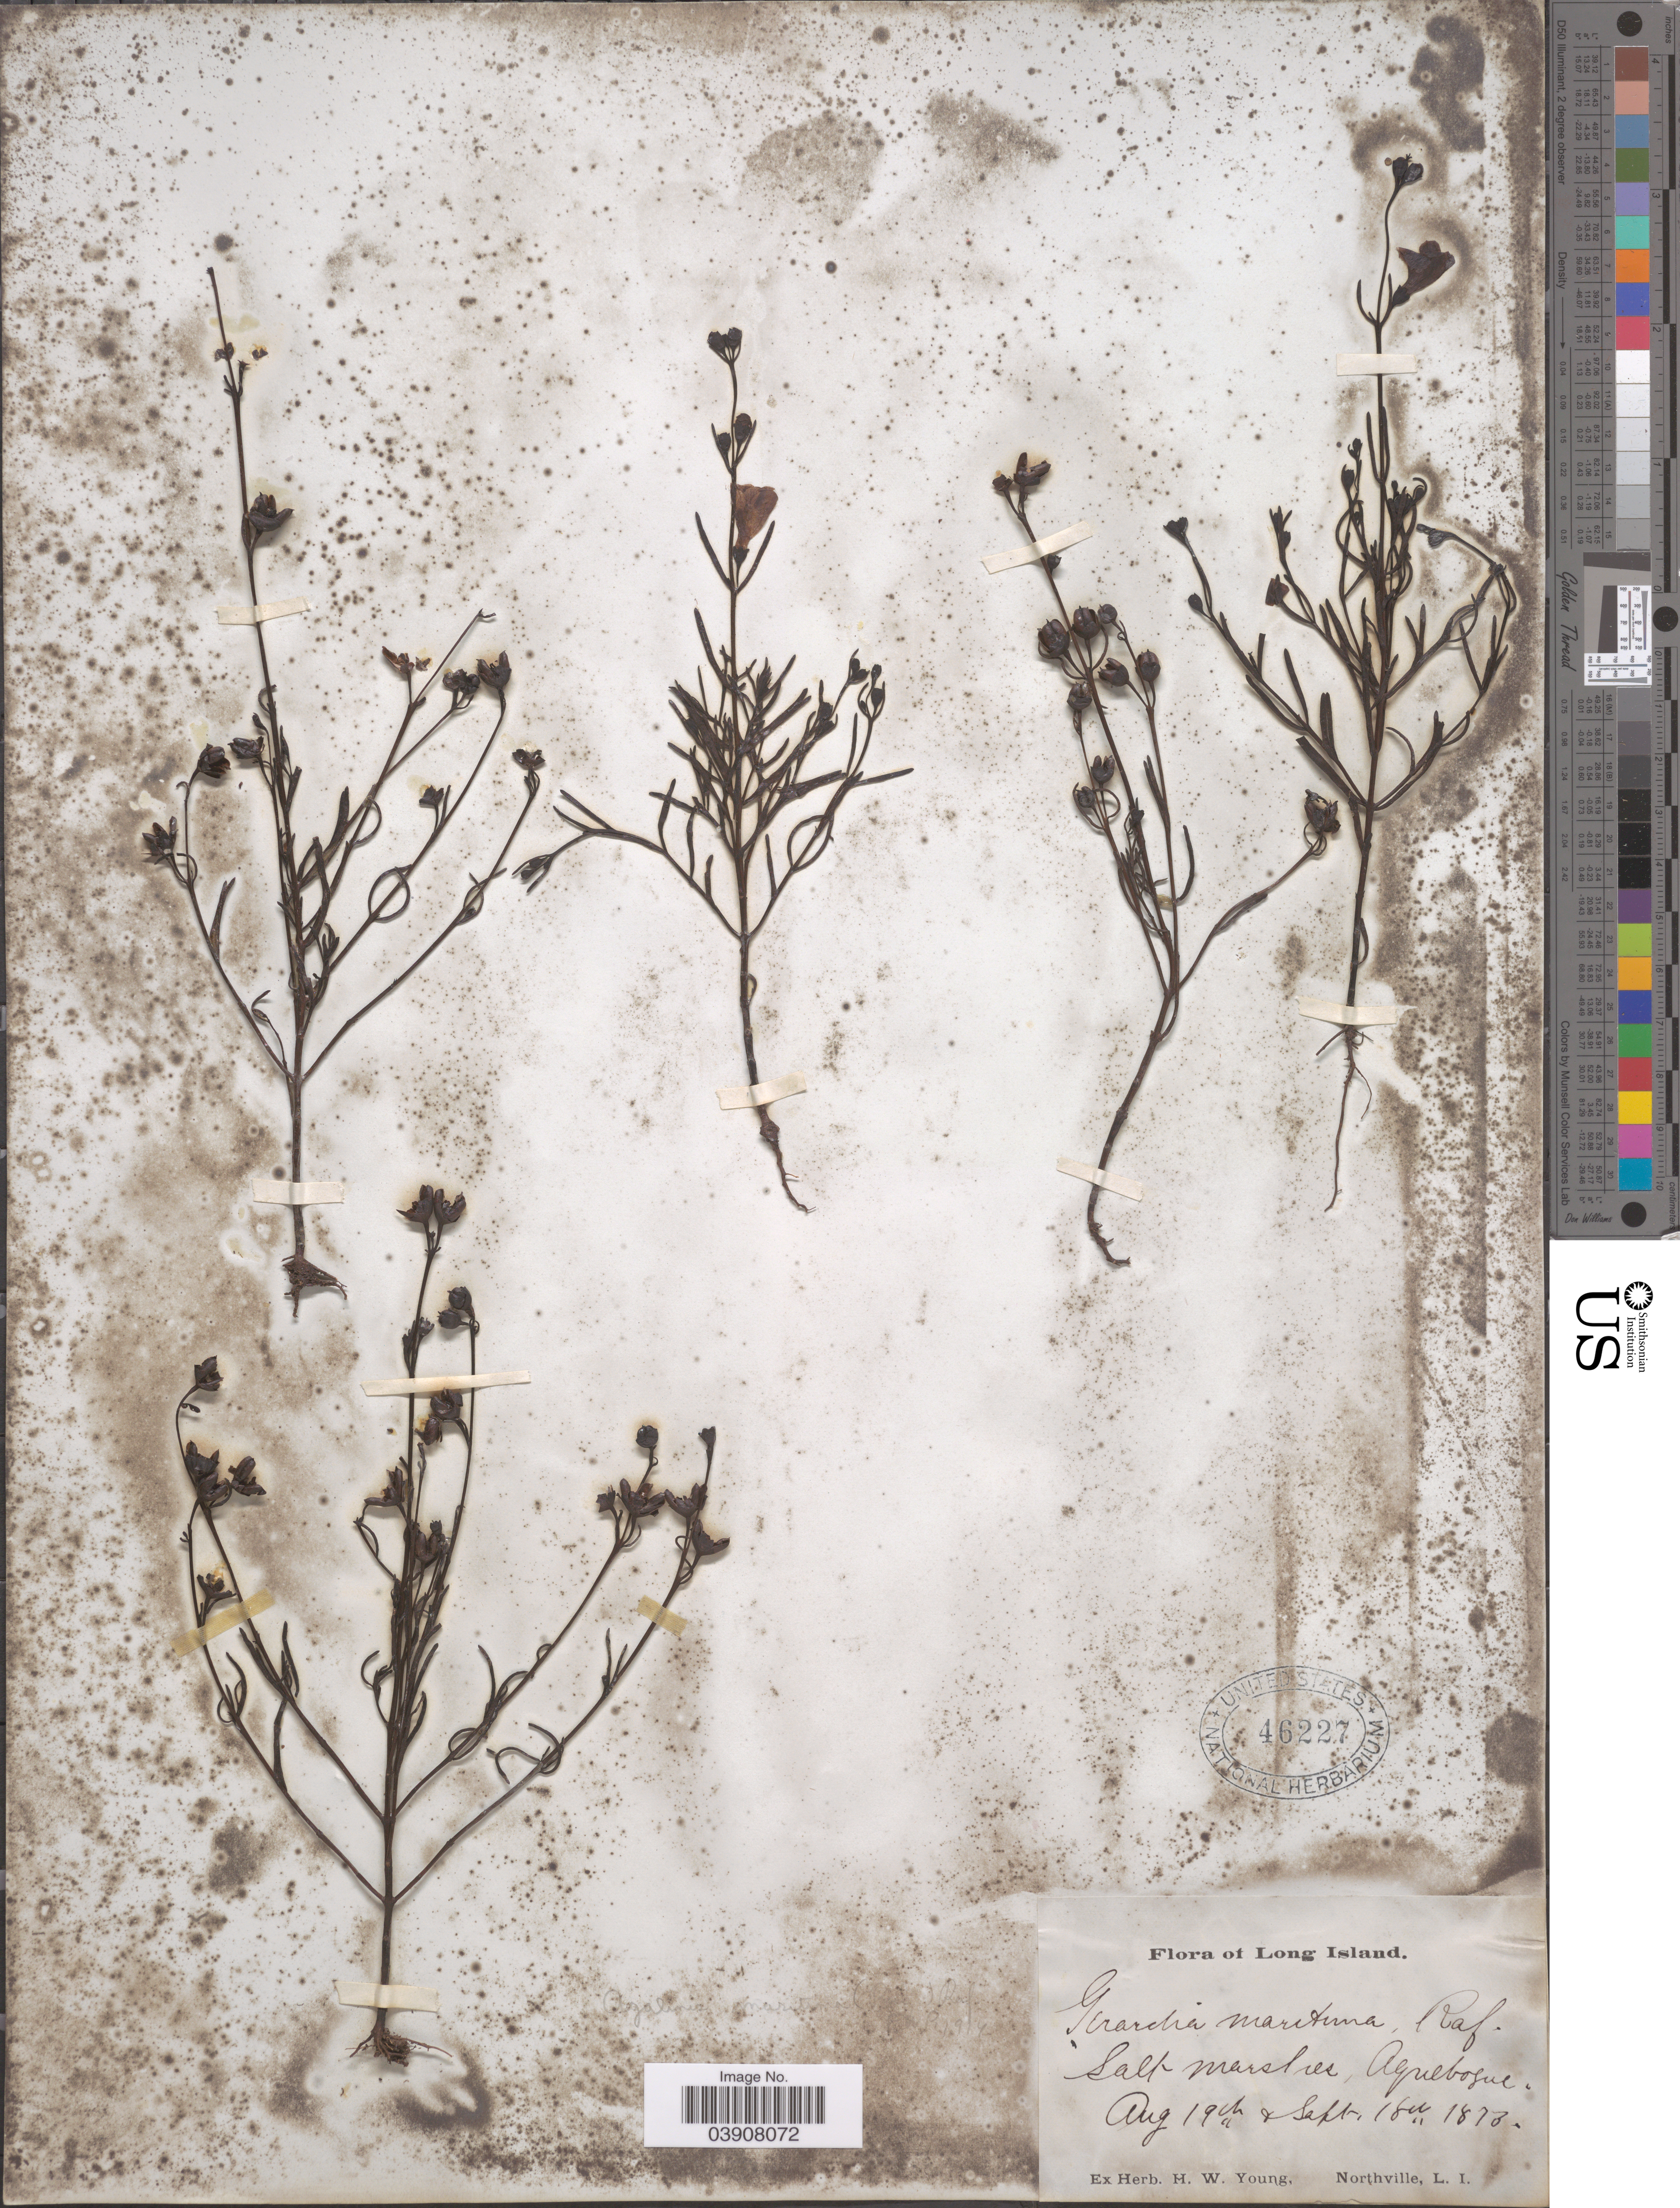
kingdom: Plantae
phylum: Tracheophyta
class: Magnoliopsida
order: Lamiales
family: Orobanchaceae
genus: Agalinis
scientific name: Agalinis maritima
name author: (Raf.) Raf.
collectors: ex herb. H.W. Young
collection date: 1873-08-19/1873-09-18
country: United States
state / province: New York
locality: Long Island. Salt marshes Aquebogue.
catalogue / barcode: US 46227